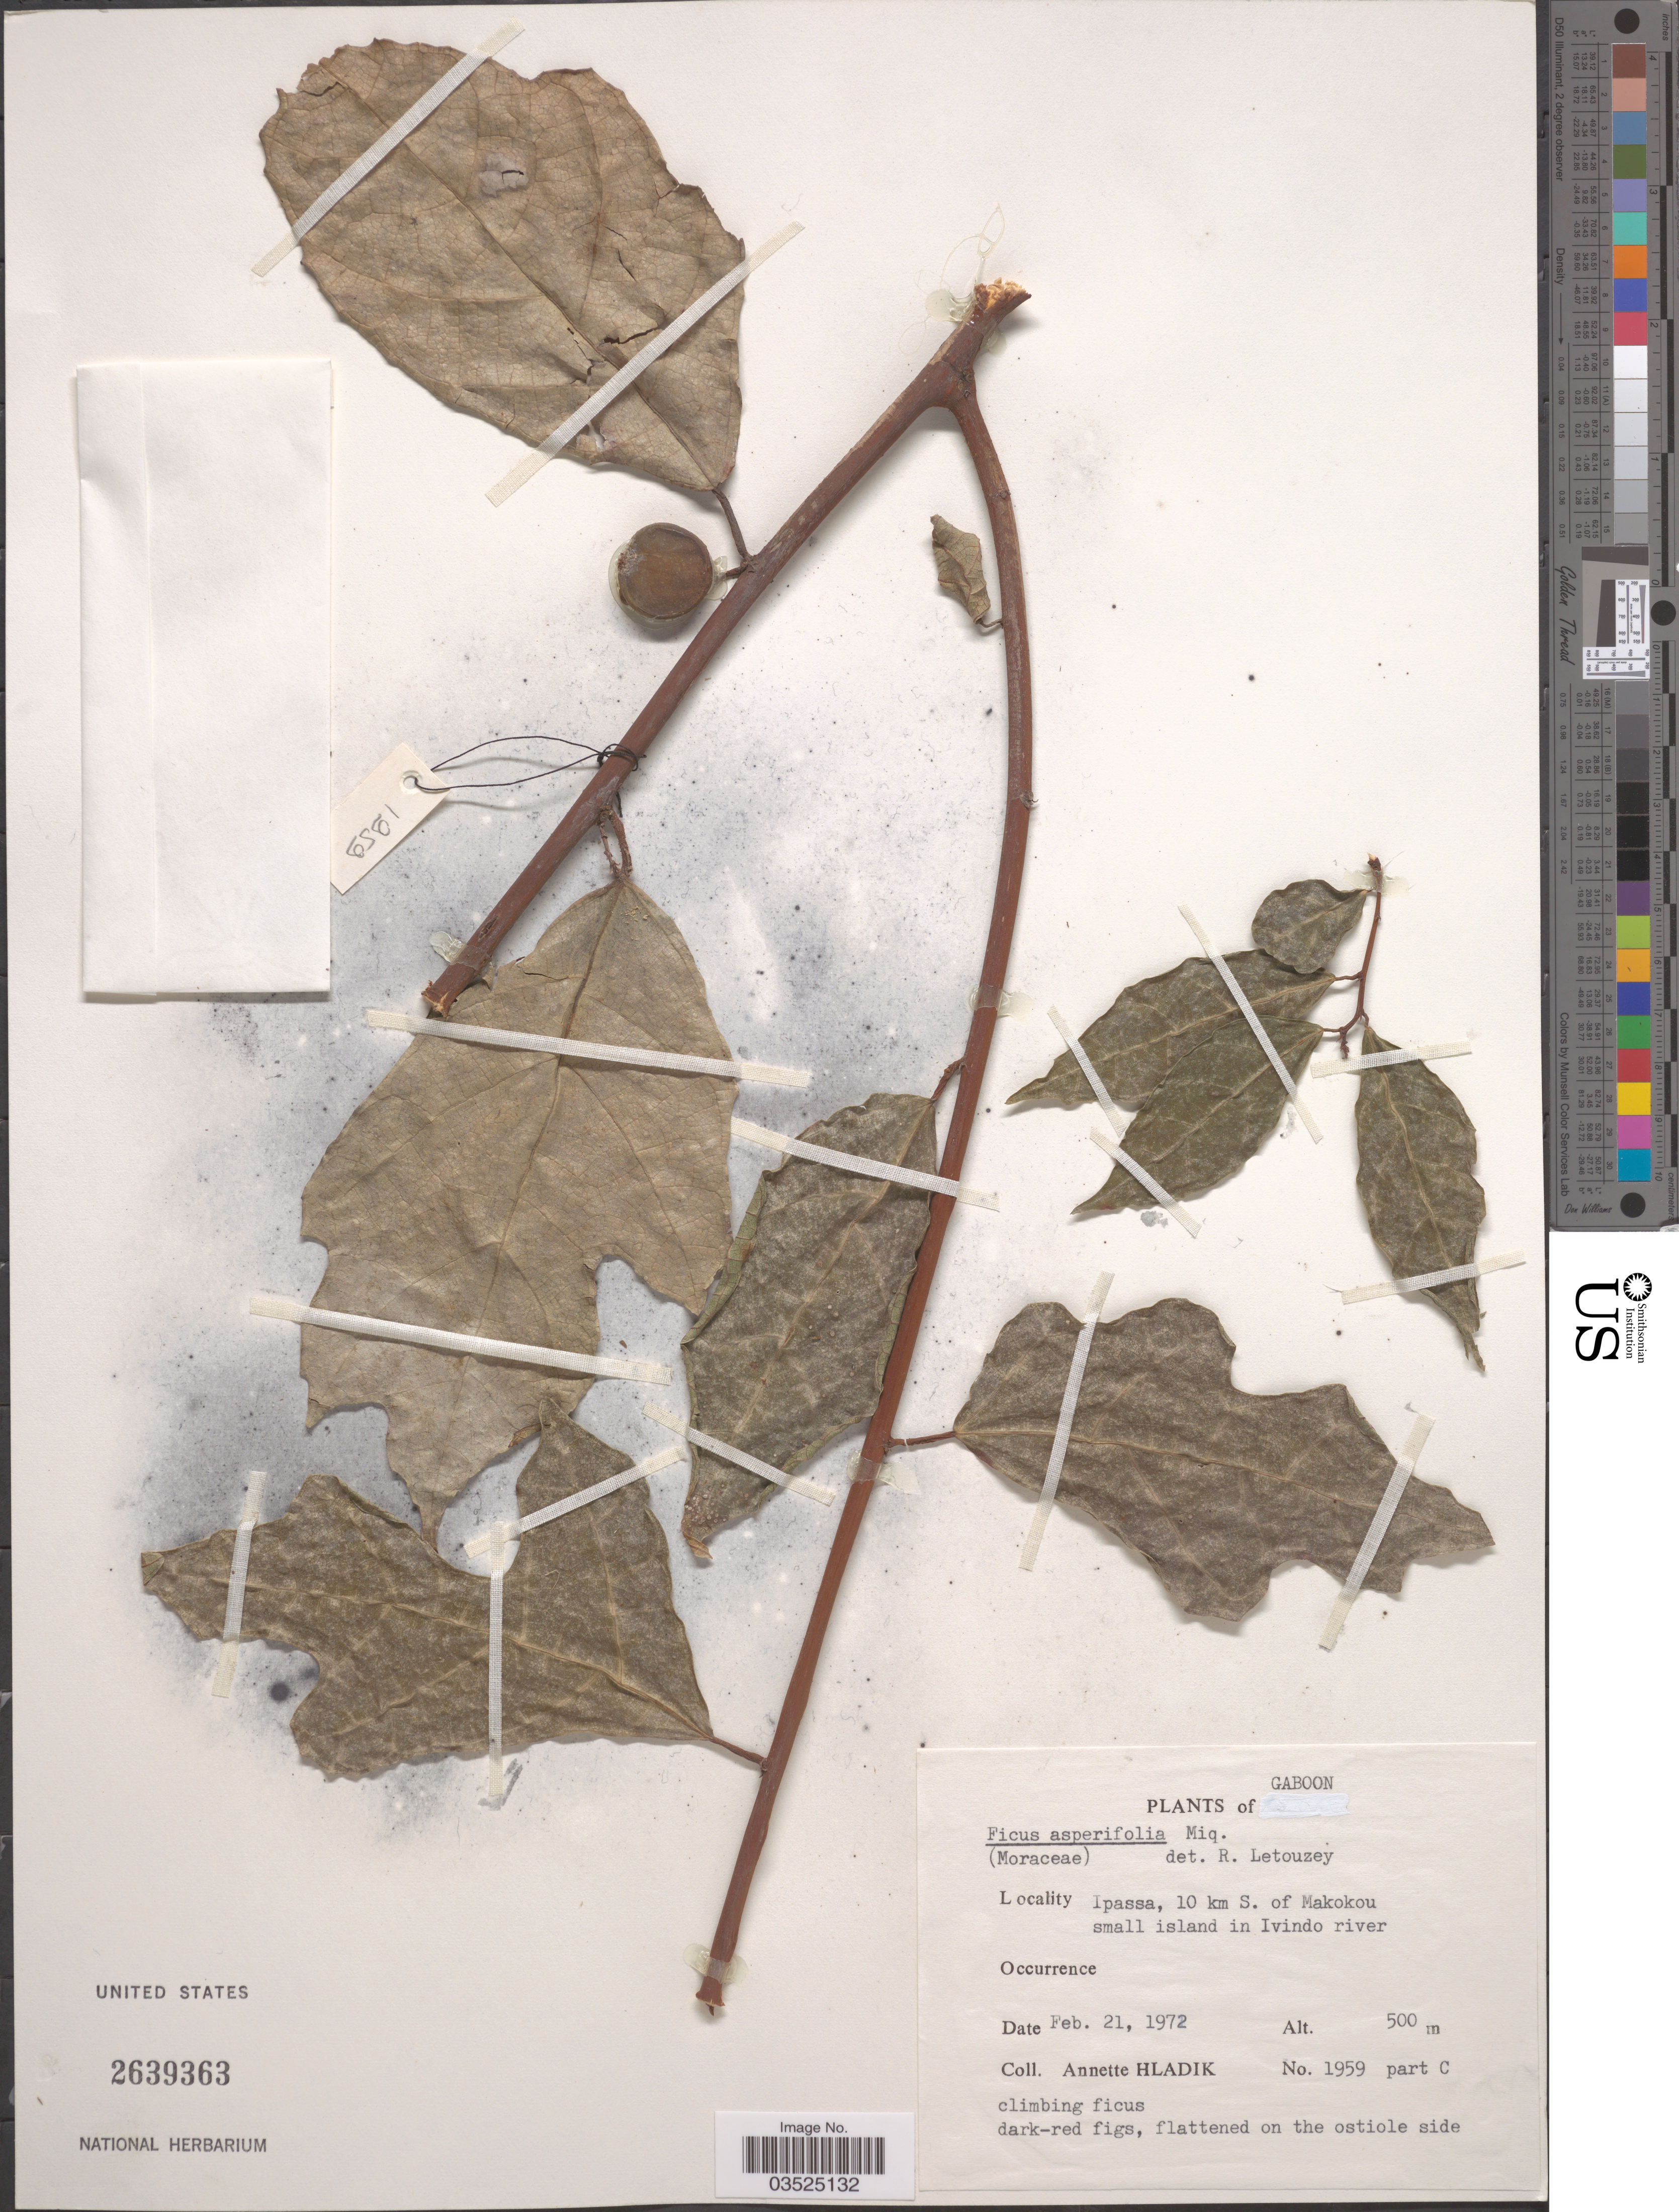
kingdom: Plantae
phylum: Tracheophyta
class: Magnoliopsida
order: Rosales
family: Moraceae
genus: Ficus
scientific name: Ficus asperifolia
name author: Miq.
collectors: A. Hladik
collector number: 1959 part C?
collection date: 1972-02-21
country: Gabon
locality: Gaboon. Ipassa, 10 km S. of Makokou small island in Ivindo river.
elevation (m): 500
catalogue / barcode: US 2639363